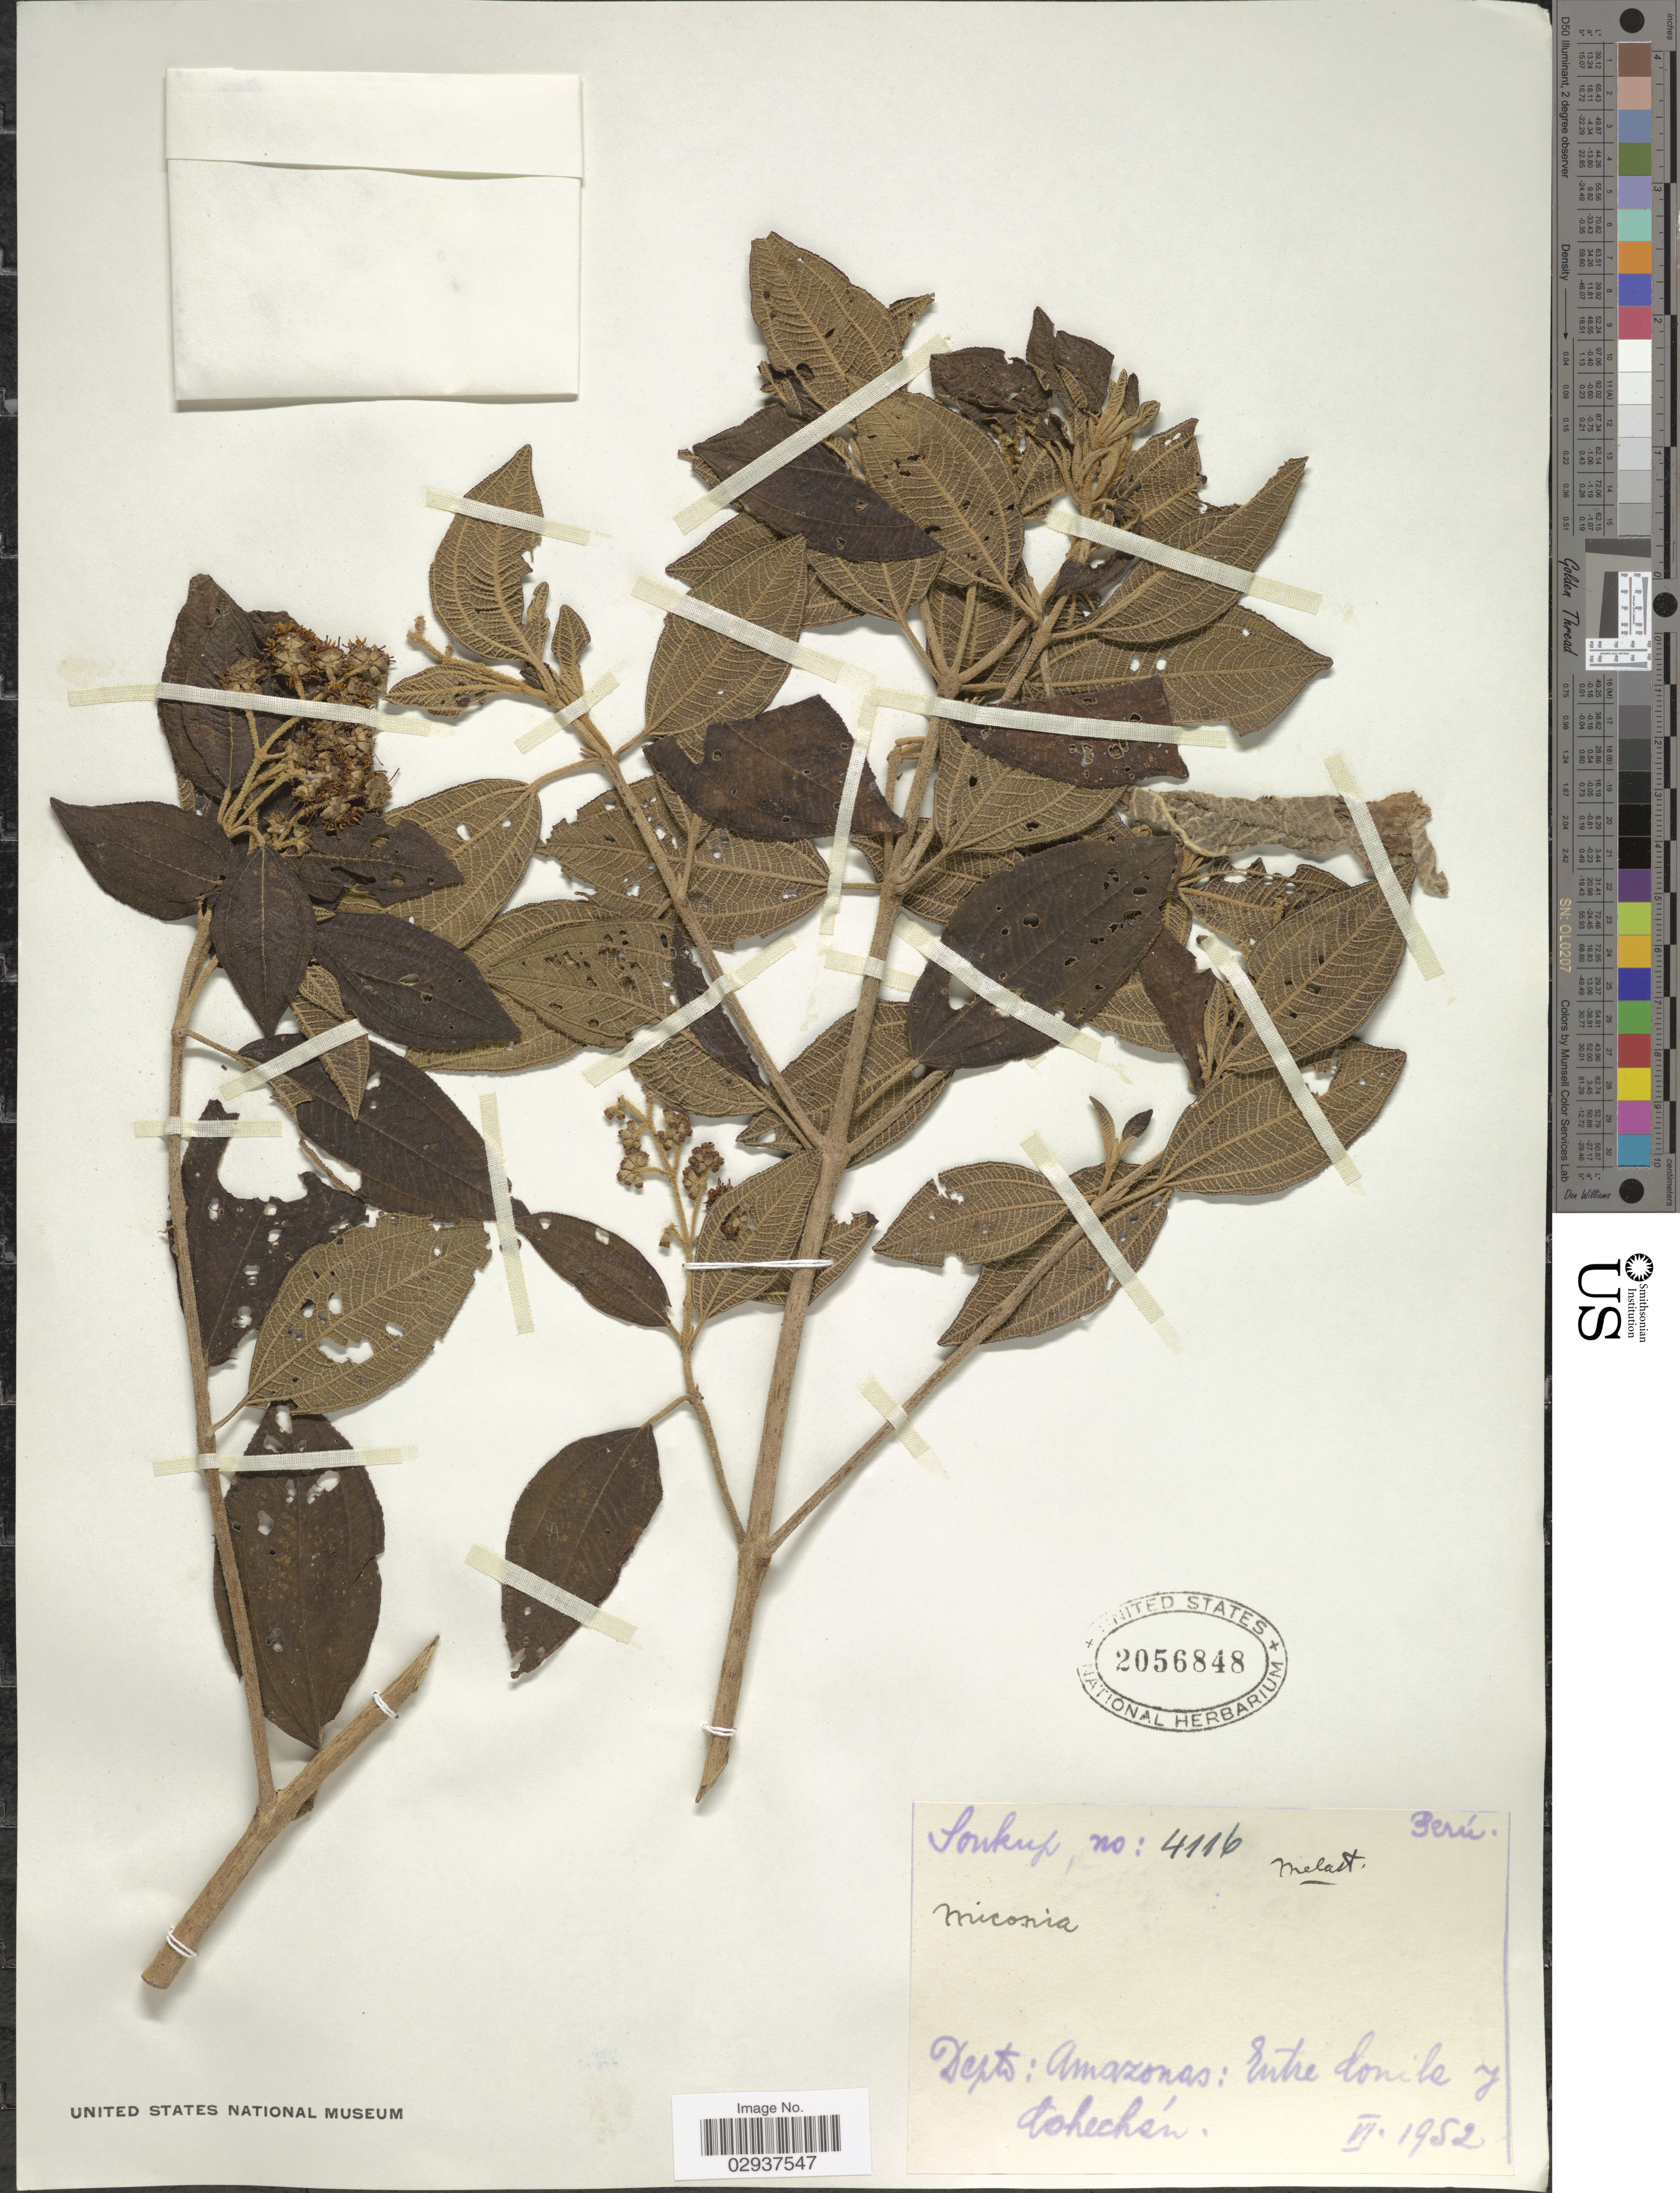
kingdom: Plantae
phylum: Tracheophyta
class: Magnoliopsida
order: Myrtales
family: Melastomataceae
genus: Miconia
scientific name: Miconia centrophora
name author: Naudin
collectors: J. Soukup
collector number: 4116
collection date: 1952-06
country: Peru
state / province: Amazonas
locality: Entre Conila y Cohechán.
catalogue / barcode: US 2056848